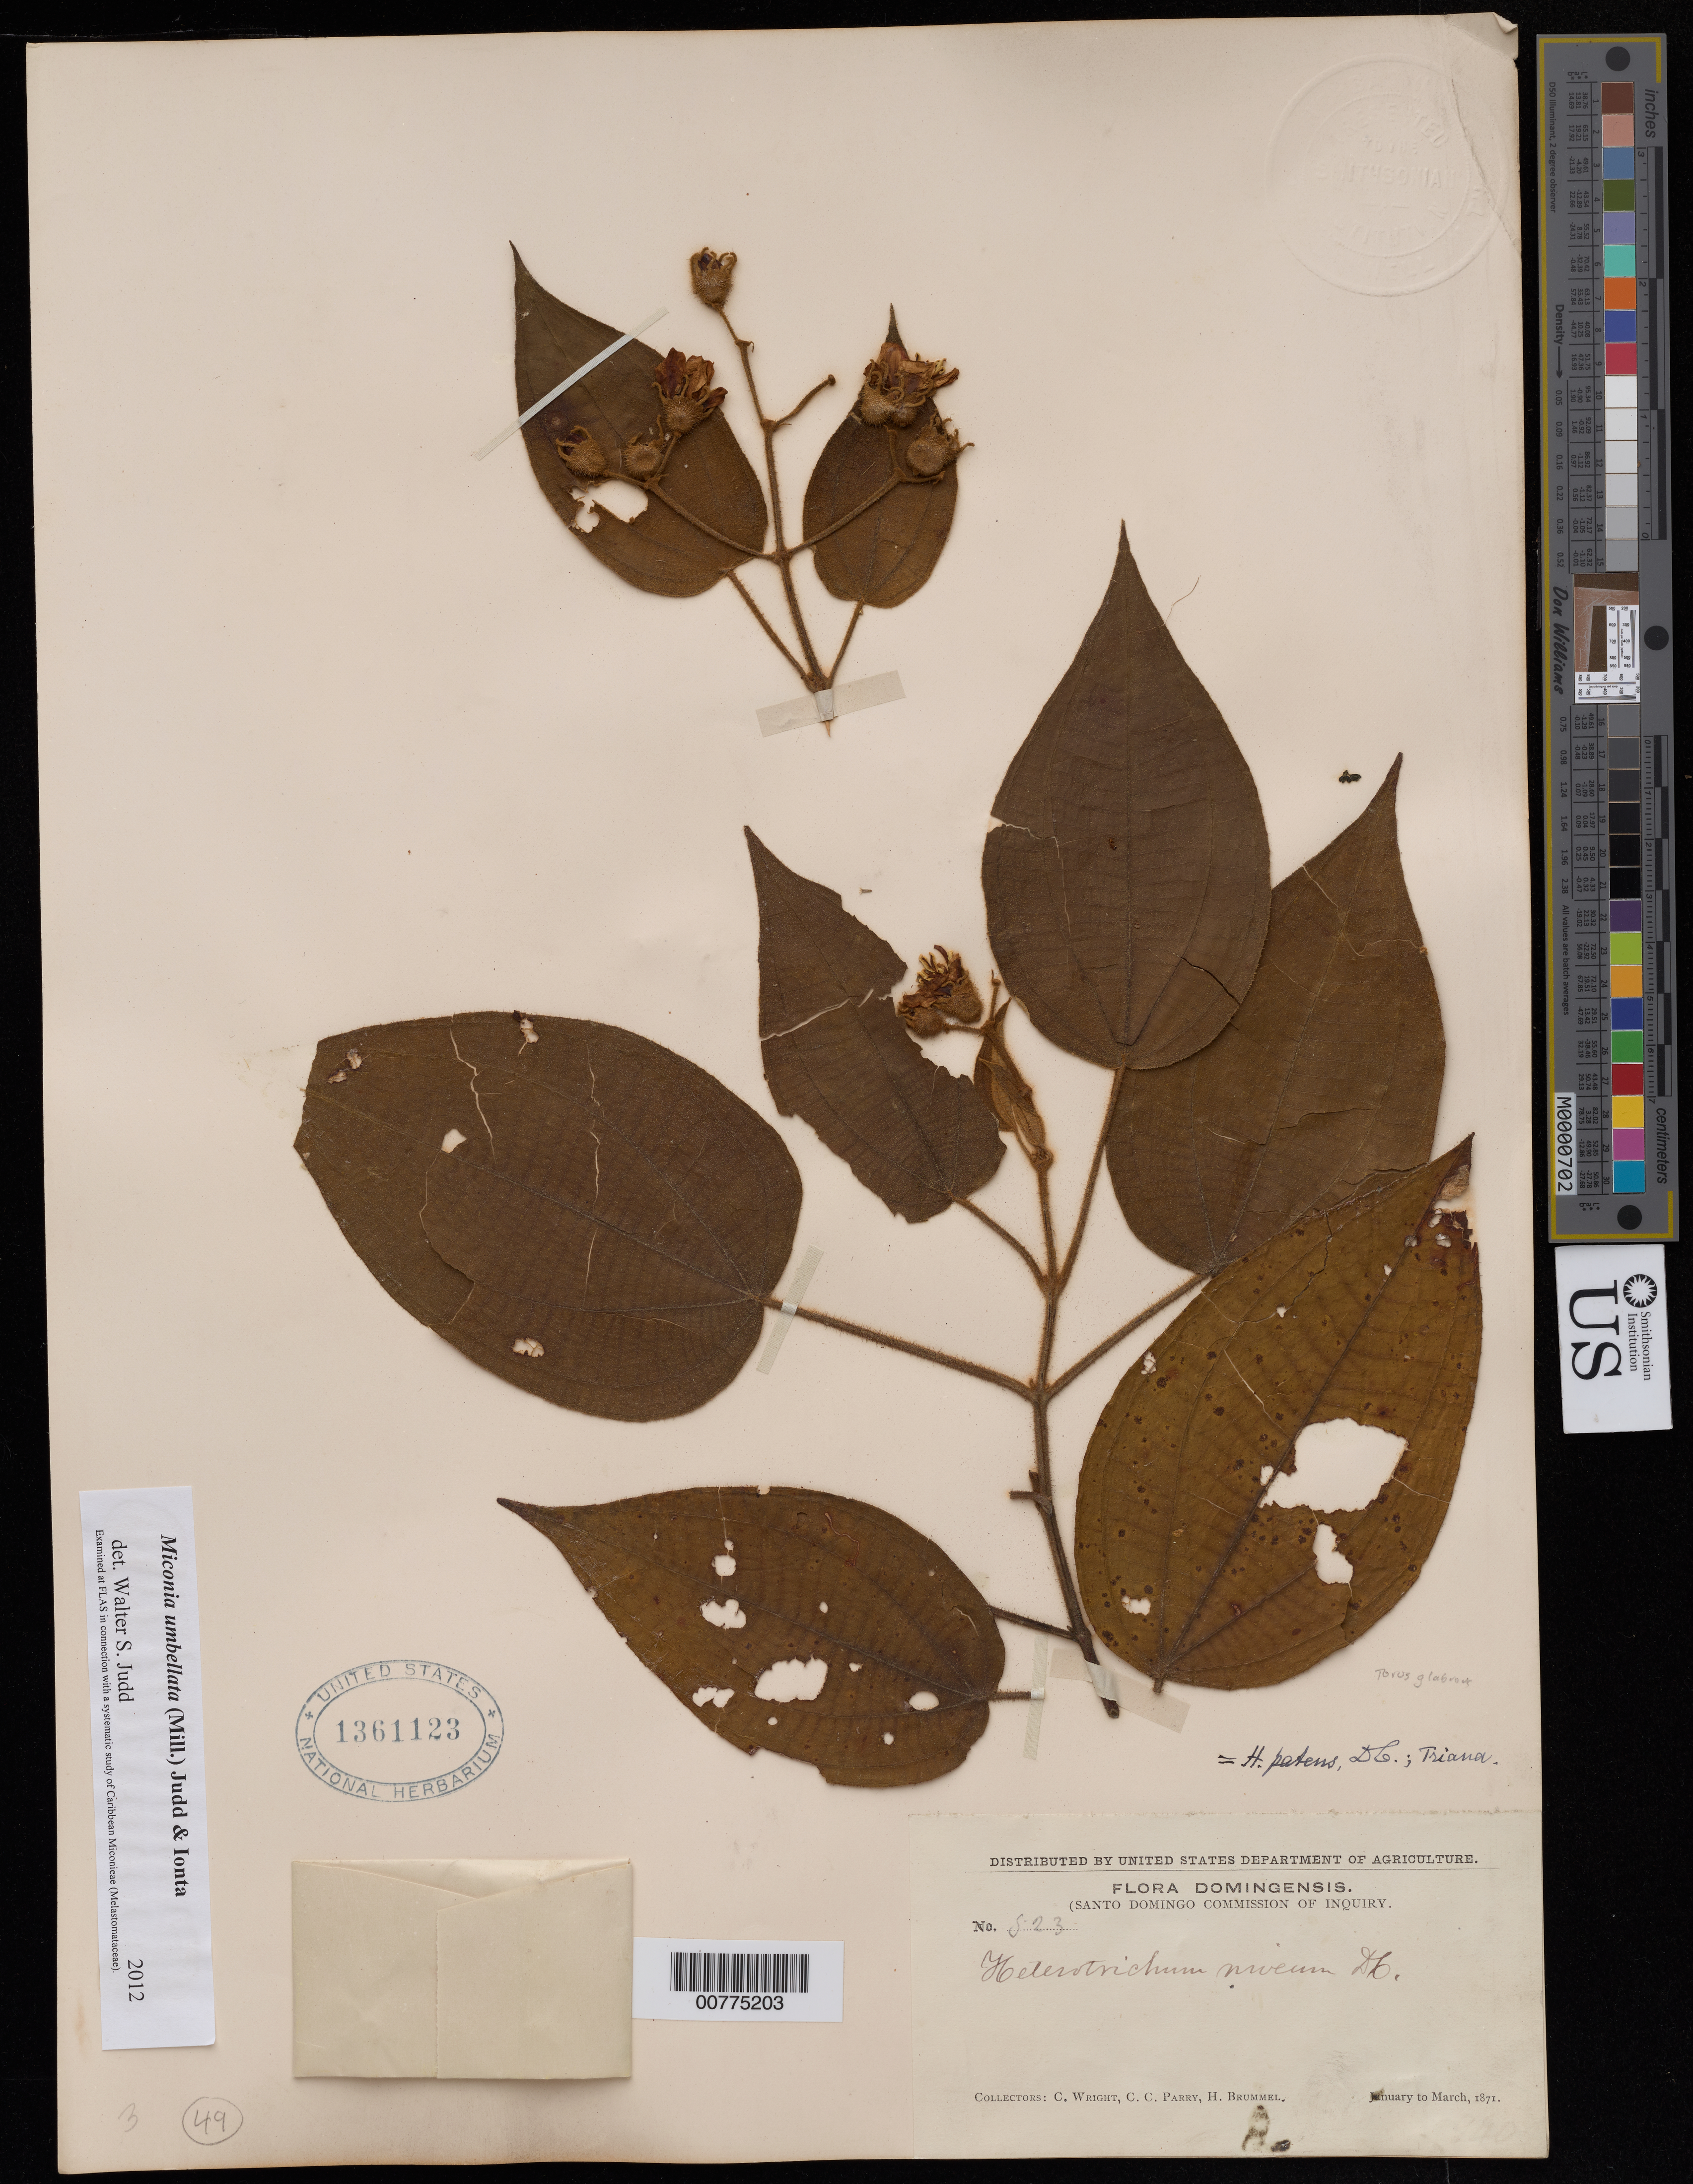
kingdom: Plantae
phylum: Tracheophyta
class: Magnoliopsida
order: Myrtales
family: Melastomataceae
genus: Miconia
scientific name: Miconia umbellata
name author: (Mill.) Judd & Ionta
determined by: Judd, Walter S.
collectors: C. Wright, C. C. Parry & H. Brummel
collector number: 523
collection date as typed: Jan 1871 to -- Mar 1871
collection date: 1871-01/1871-03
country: Dominican Republic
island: Hispaniola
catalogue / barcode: US 1361123